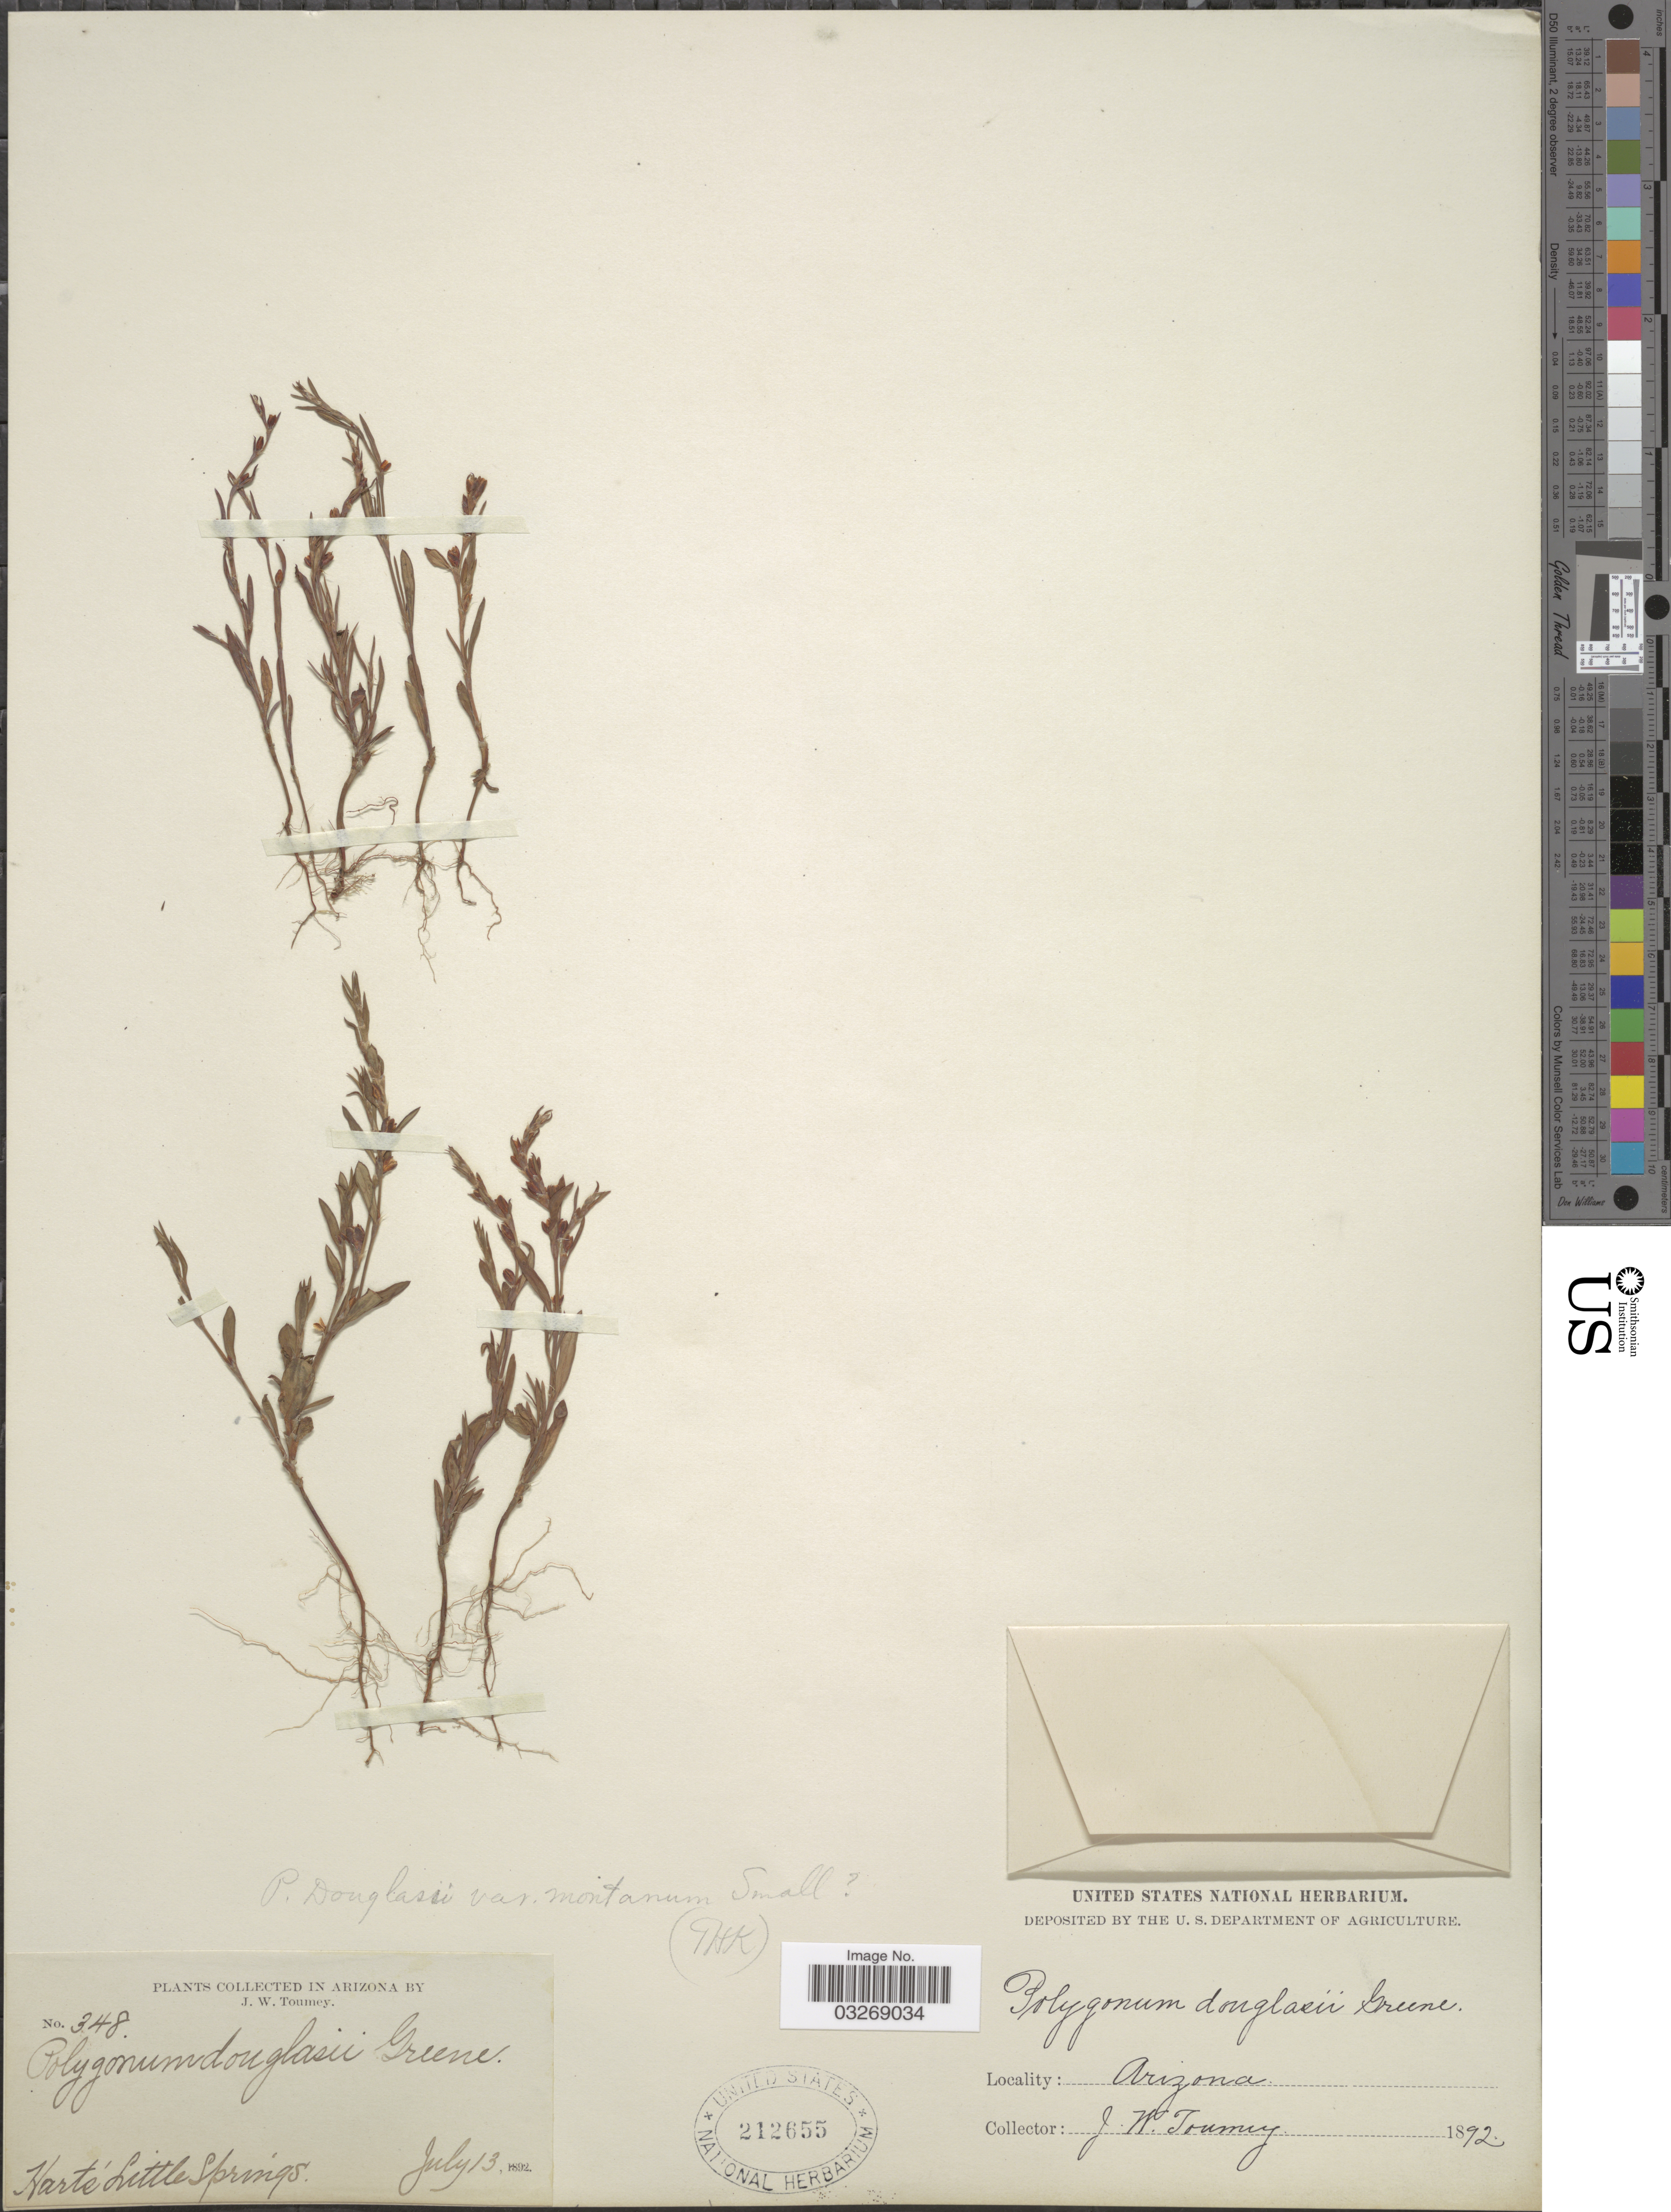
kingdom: Plantae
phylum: Tracheophyta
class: Magnoliopsida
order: Caryophyllales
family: Polygonaceae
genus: Polygonum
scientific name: Polygonum douglasii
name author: Greene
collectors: J. W. Toumey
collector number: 348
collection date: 1892-07-13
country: United States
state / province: Arizona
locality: Harté Little Springs.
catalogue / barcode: US 212655